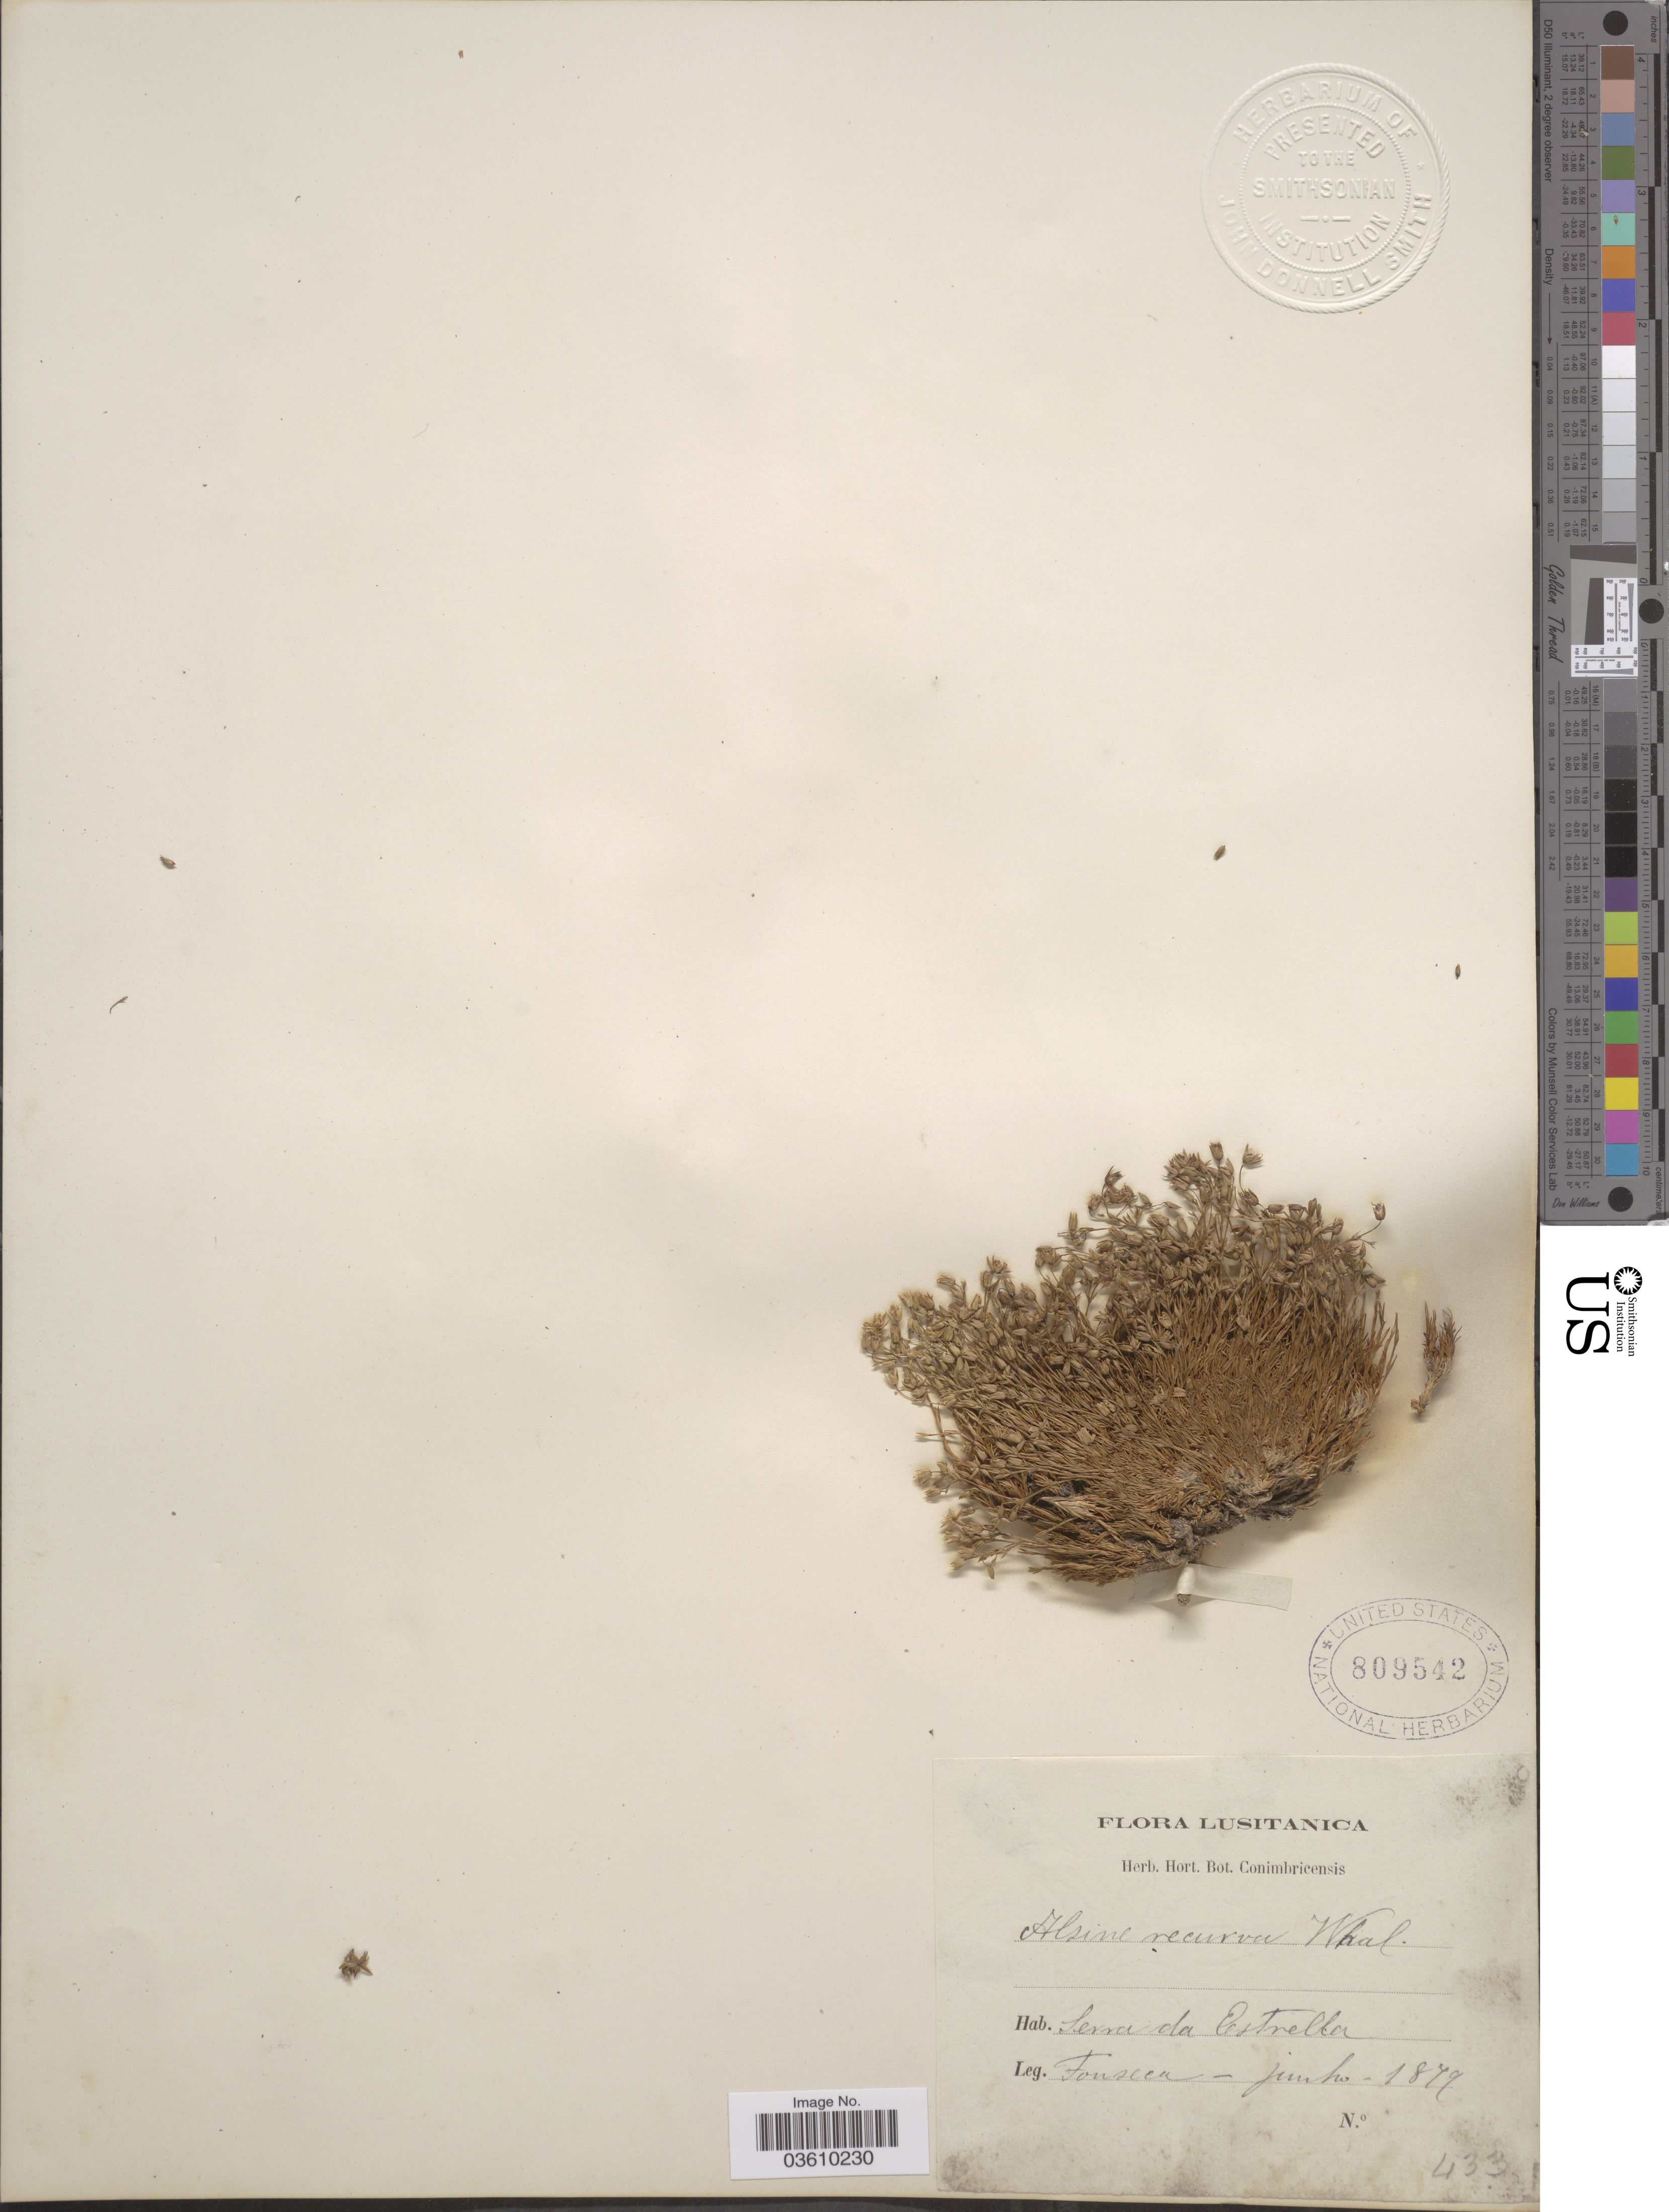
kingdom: Plantae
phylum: Tracheophyta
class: Magnoliopsida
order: Caryophyllales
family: Caryophyllaceae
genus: Stellaria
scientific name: Stellaria recurvata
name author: Willd. ex Schltdl.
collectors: R. Fonnegra G.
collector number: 433?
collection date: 1879-07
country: Portugal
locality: Lusitanica. Serra da Estrella.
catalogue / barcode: US 809542